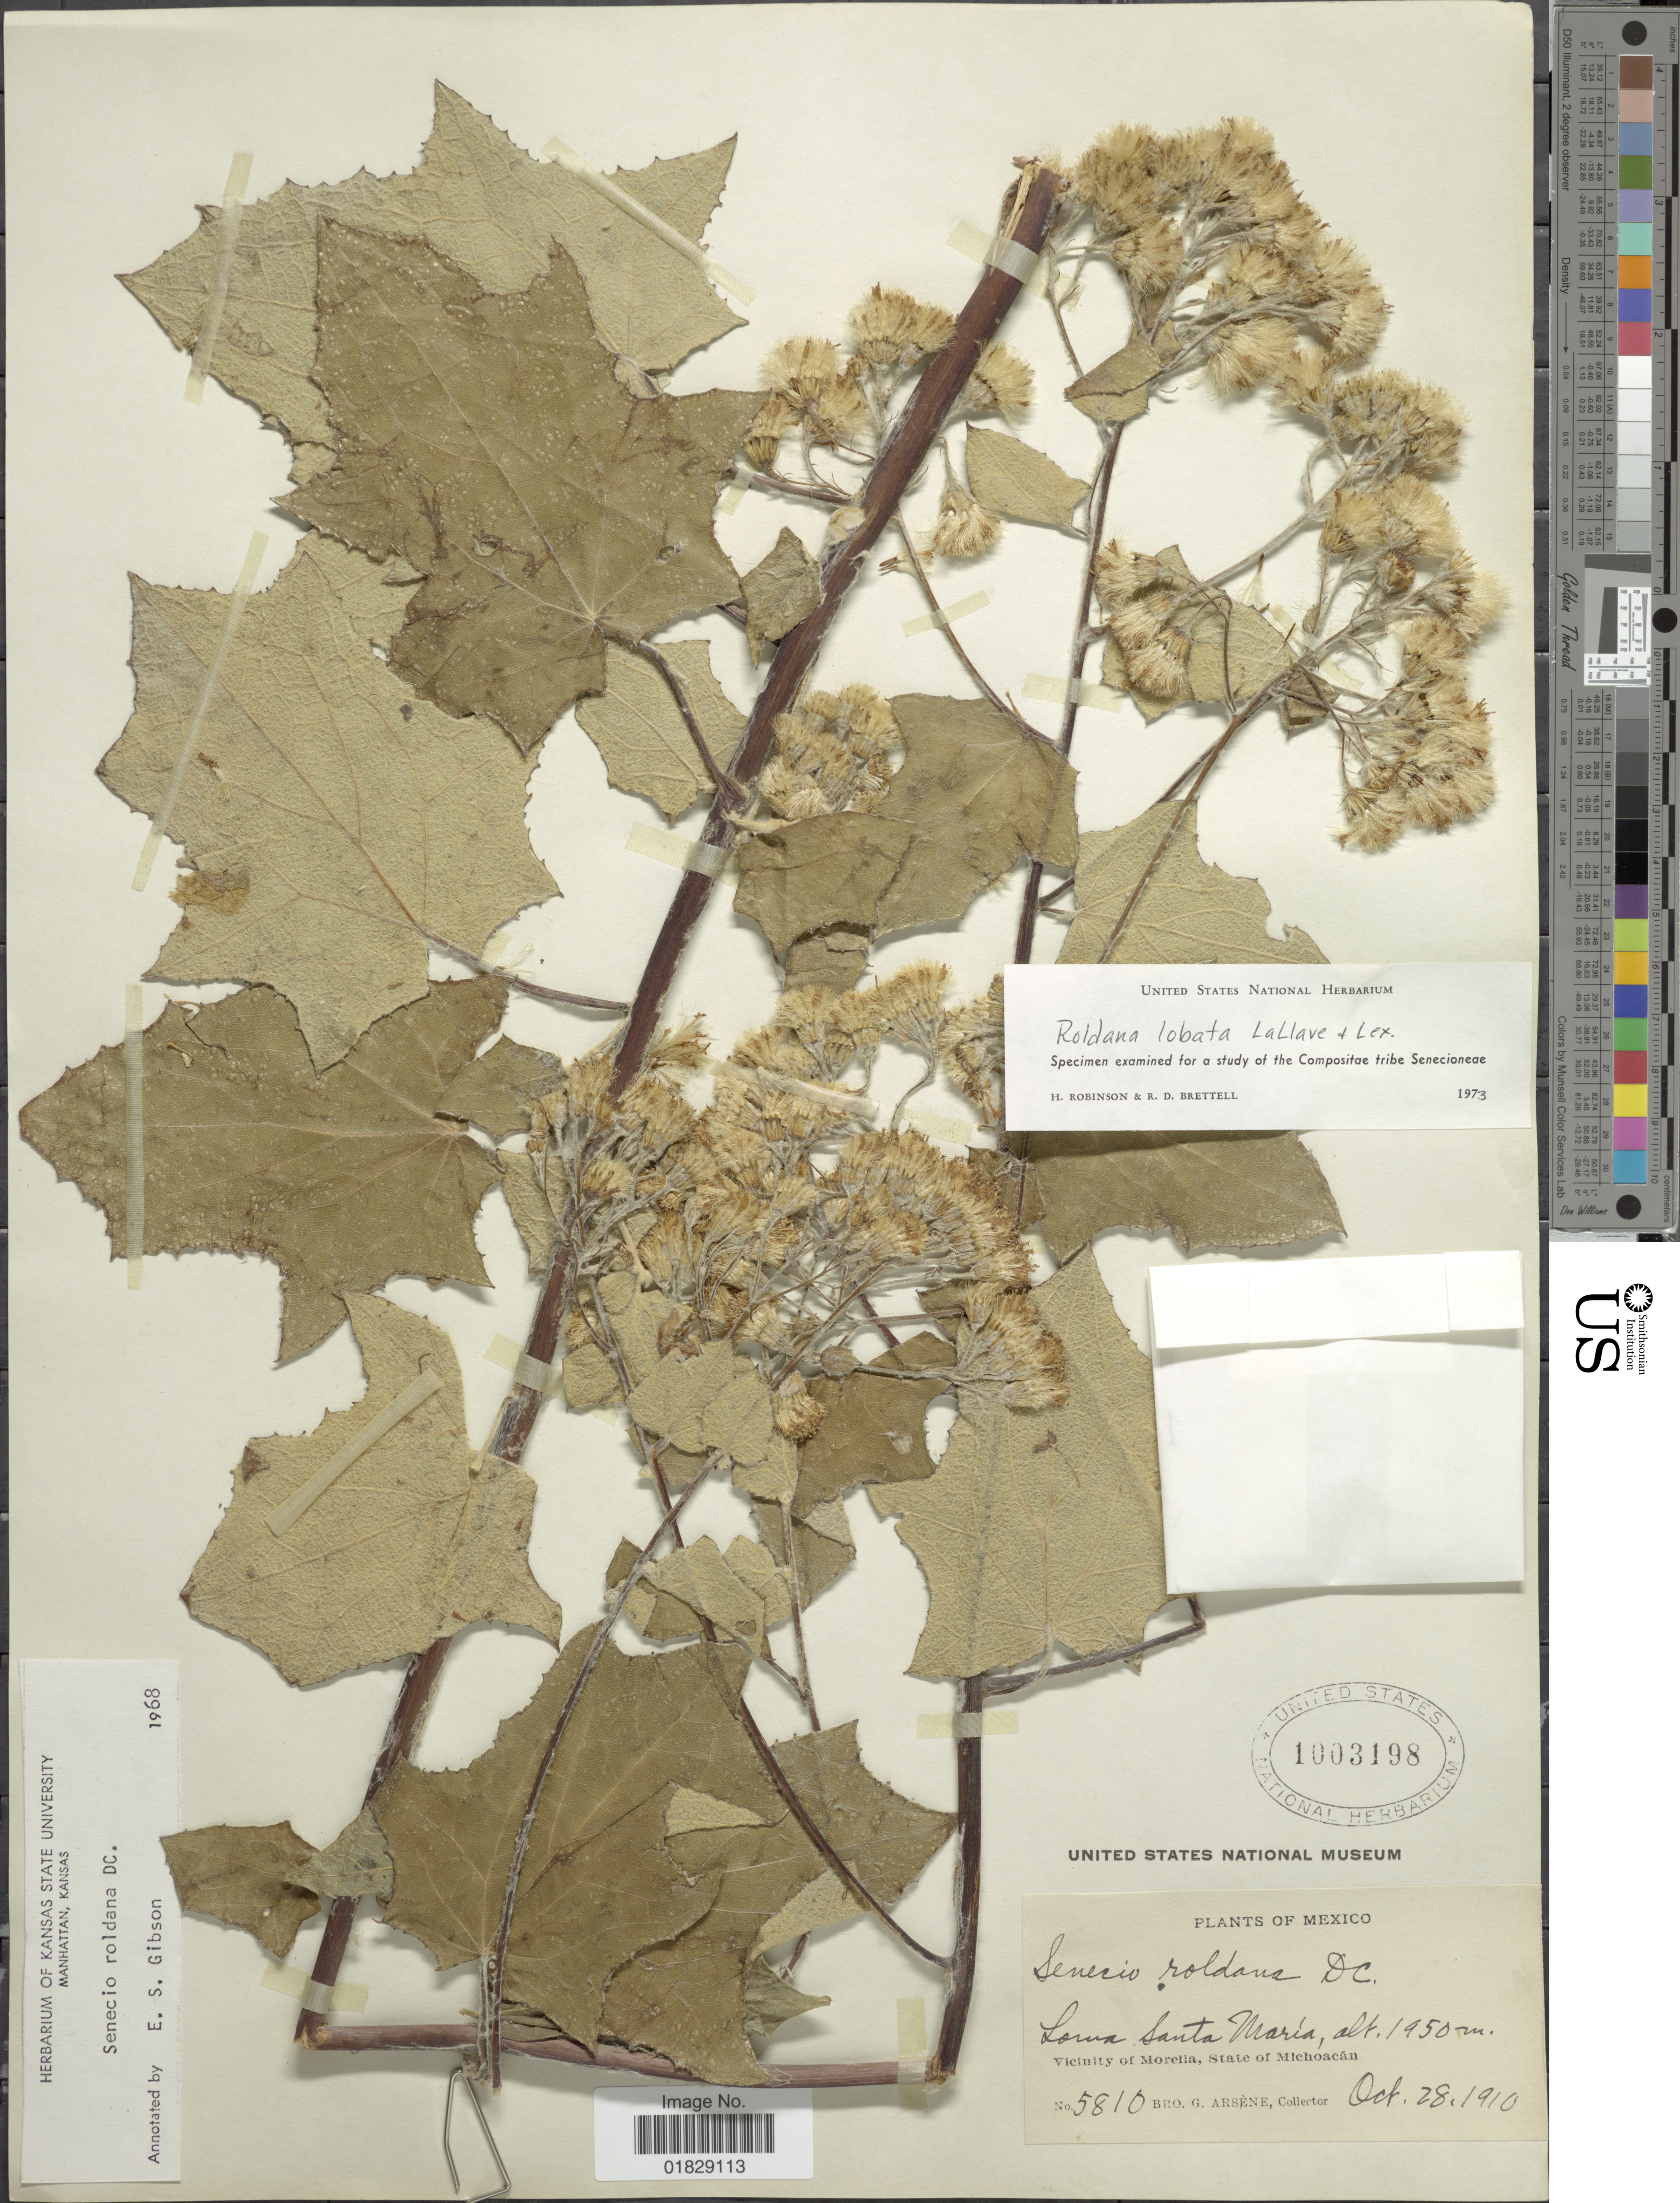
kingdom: Plantae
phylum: Tracheophyta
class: Magnoliopsida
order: Asterales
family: Asteraceae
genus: Roldana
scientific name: Roldana lobata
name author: La Llave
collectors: Bro. G. Arsène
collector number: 5810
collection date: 1910-10-28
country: Mexico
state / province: Michoacán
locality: Loma Santa María. Vicinity of Morelia, State of Michoacan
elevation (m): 1950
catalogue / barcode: US 1003198